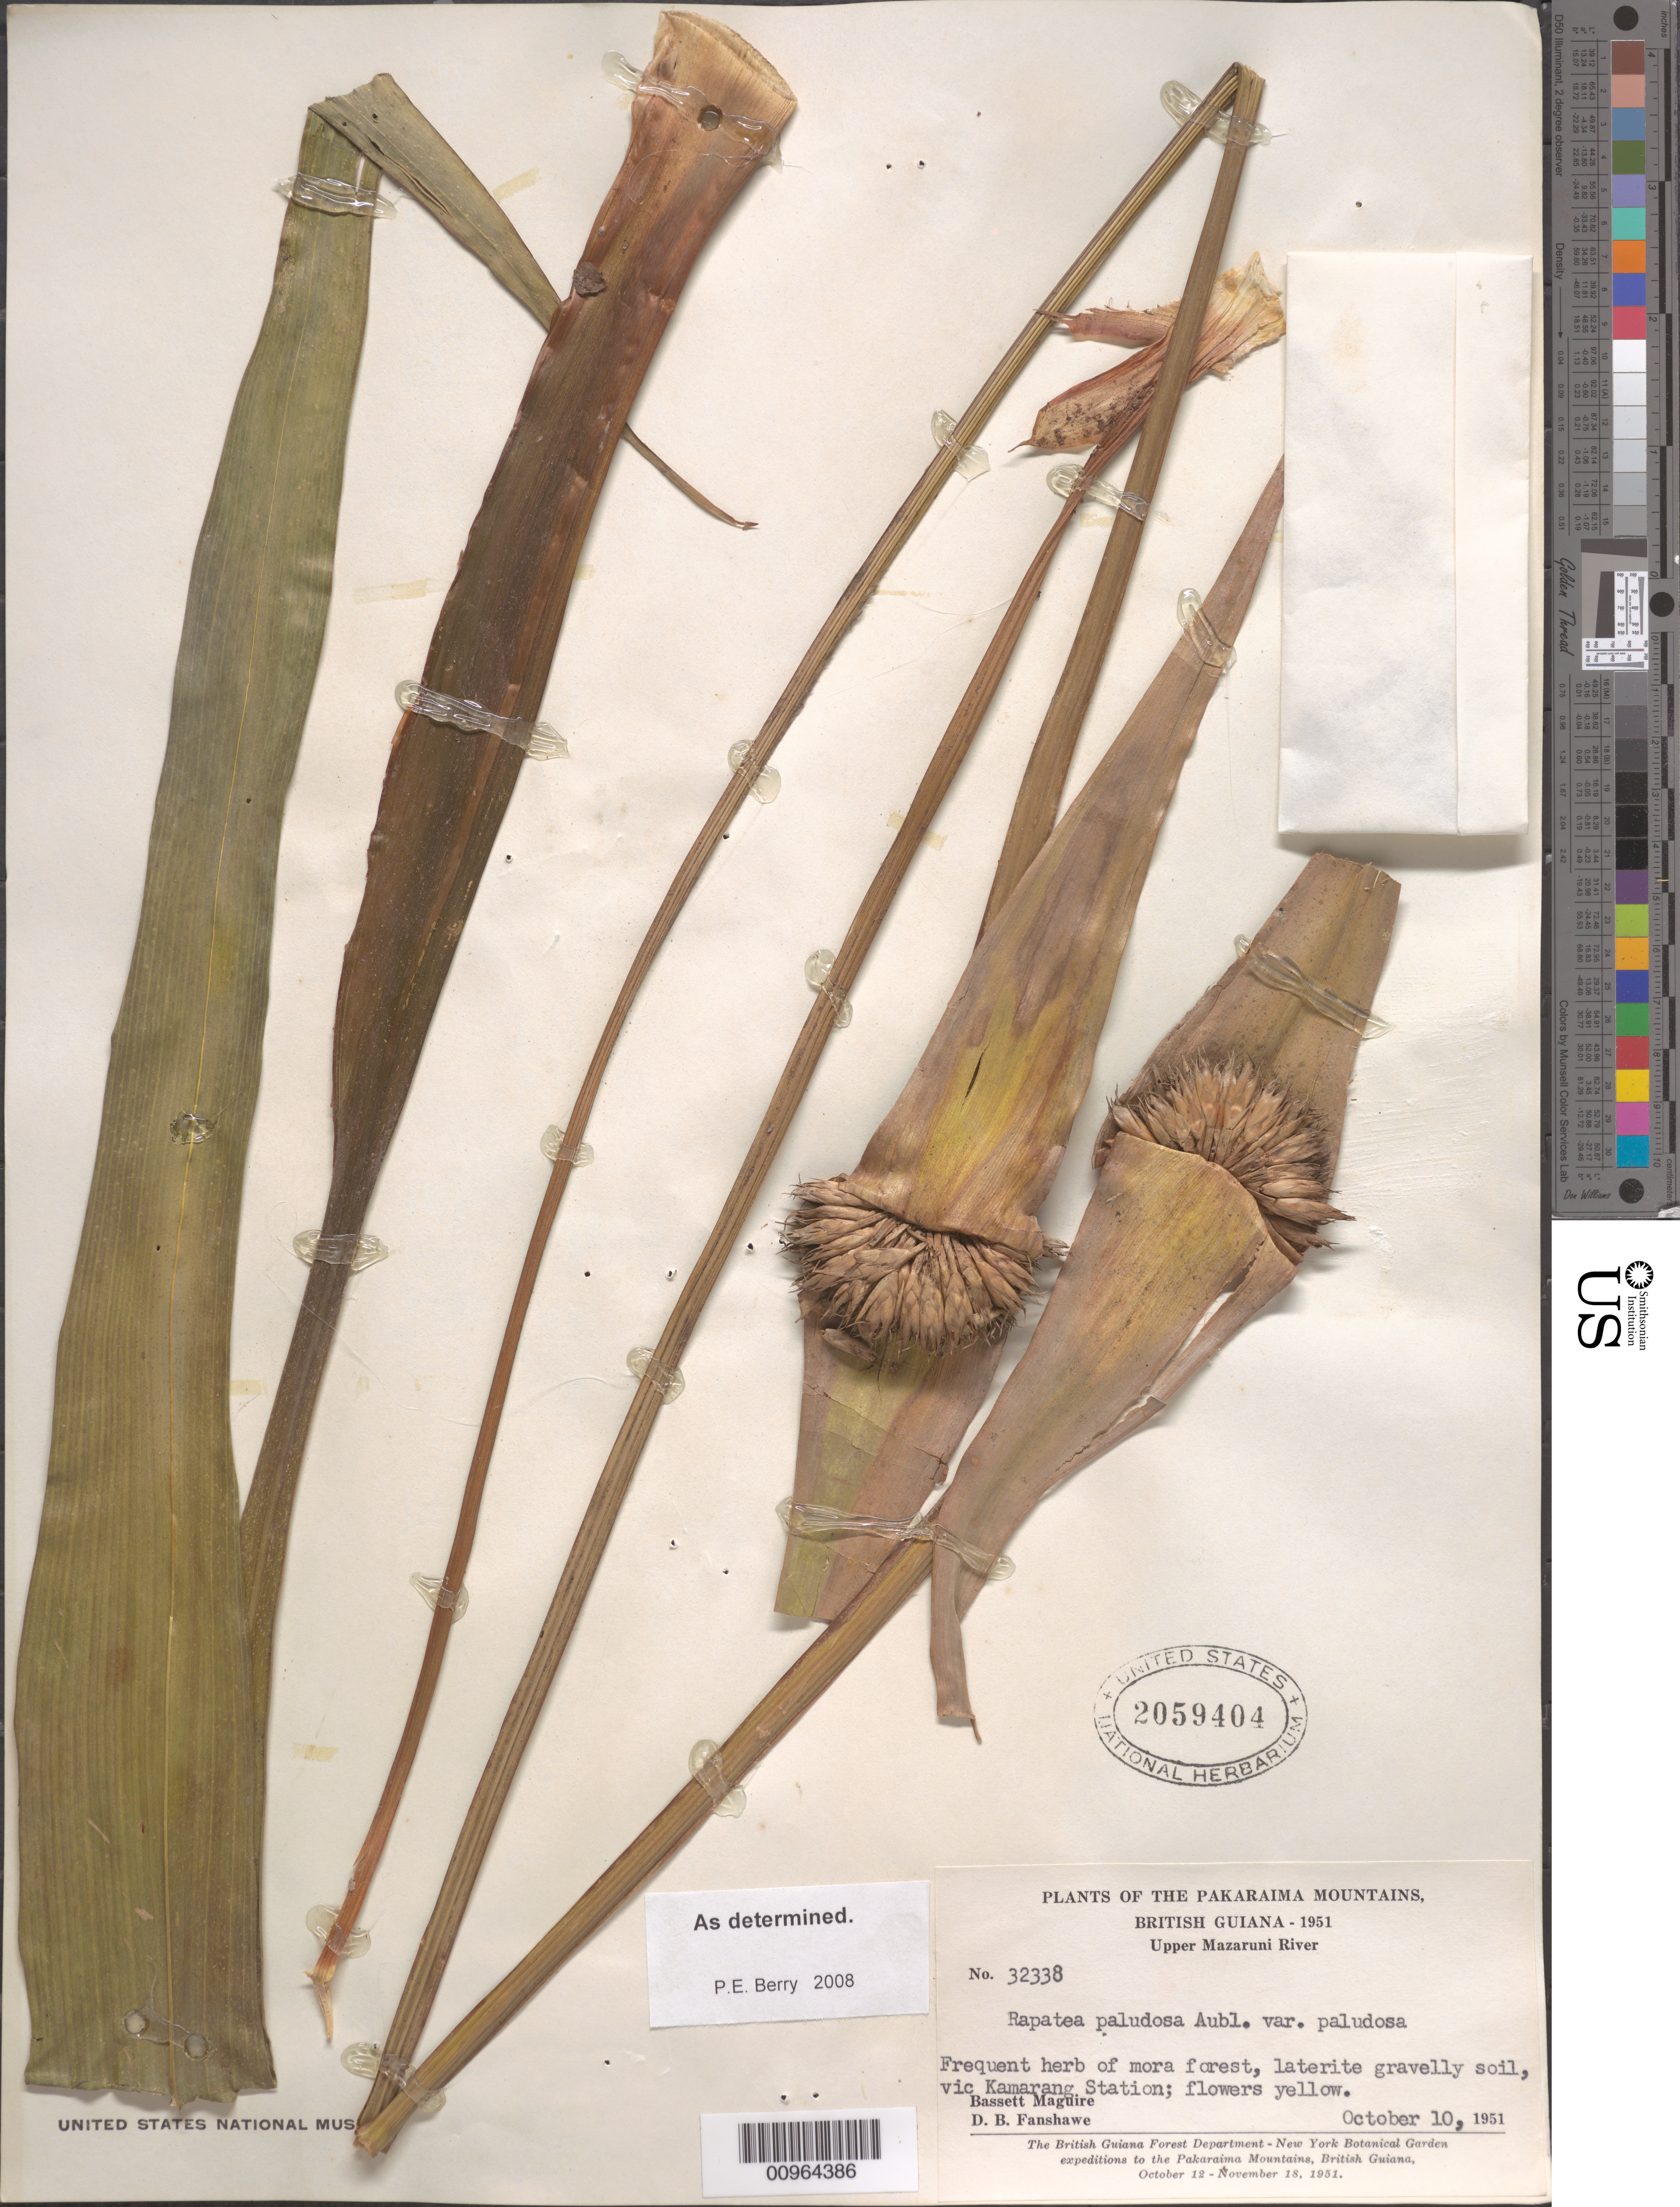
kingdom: Plantae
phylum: Tracheophyta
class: Liliopsida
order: Poales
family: Rapateaceae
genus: Rapatea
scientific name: Rapatea paludosa var. paludosa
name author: Aubl.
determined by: Berry, P. E., (WIS), University of Wisconsin - Madison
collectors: B. Maguire & D. B. Fanshawe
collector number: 32338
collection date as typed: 10-Oct-51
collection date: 1951-10-10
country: Guyana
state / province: Cuyuni-Mazaruni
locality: Kamarang Station, Upper Mazaruni River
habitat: Mora forest, laterite gravelly soil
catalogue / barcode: US 2059404